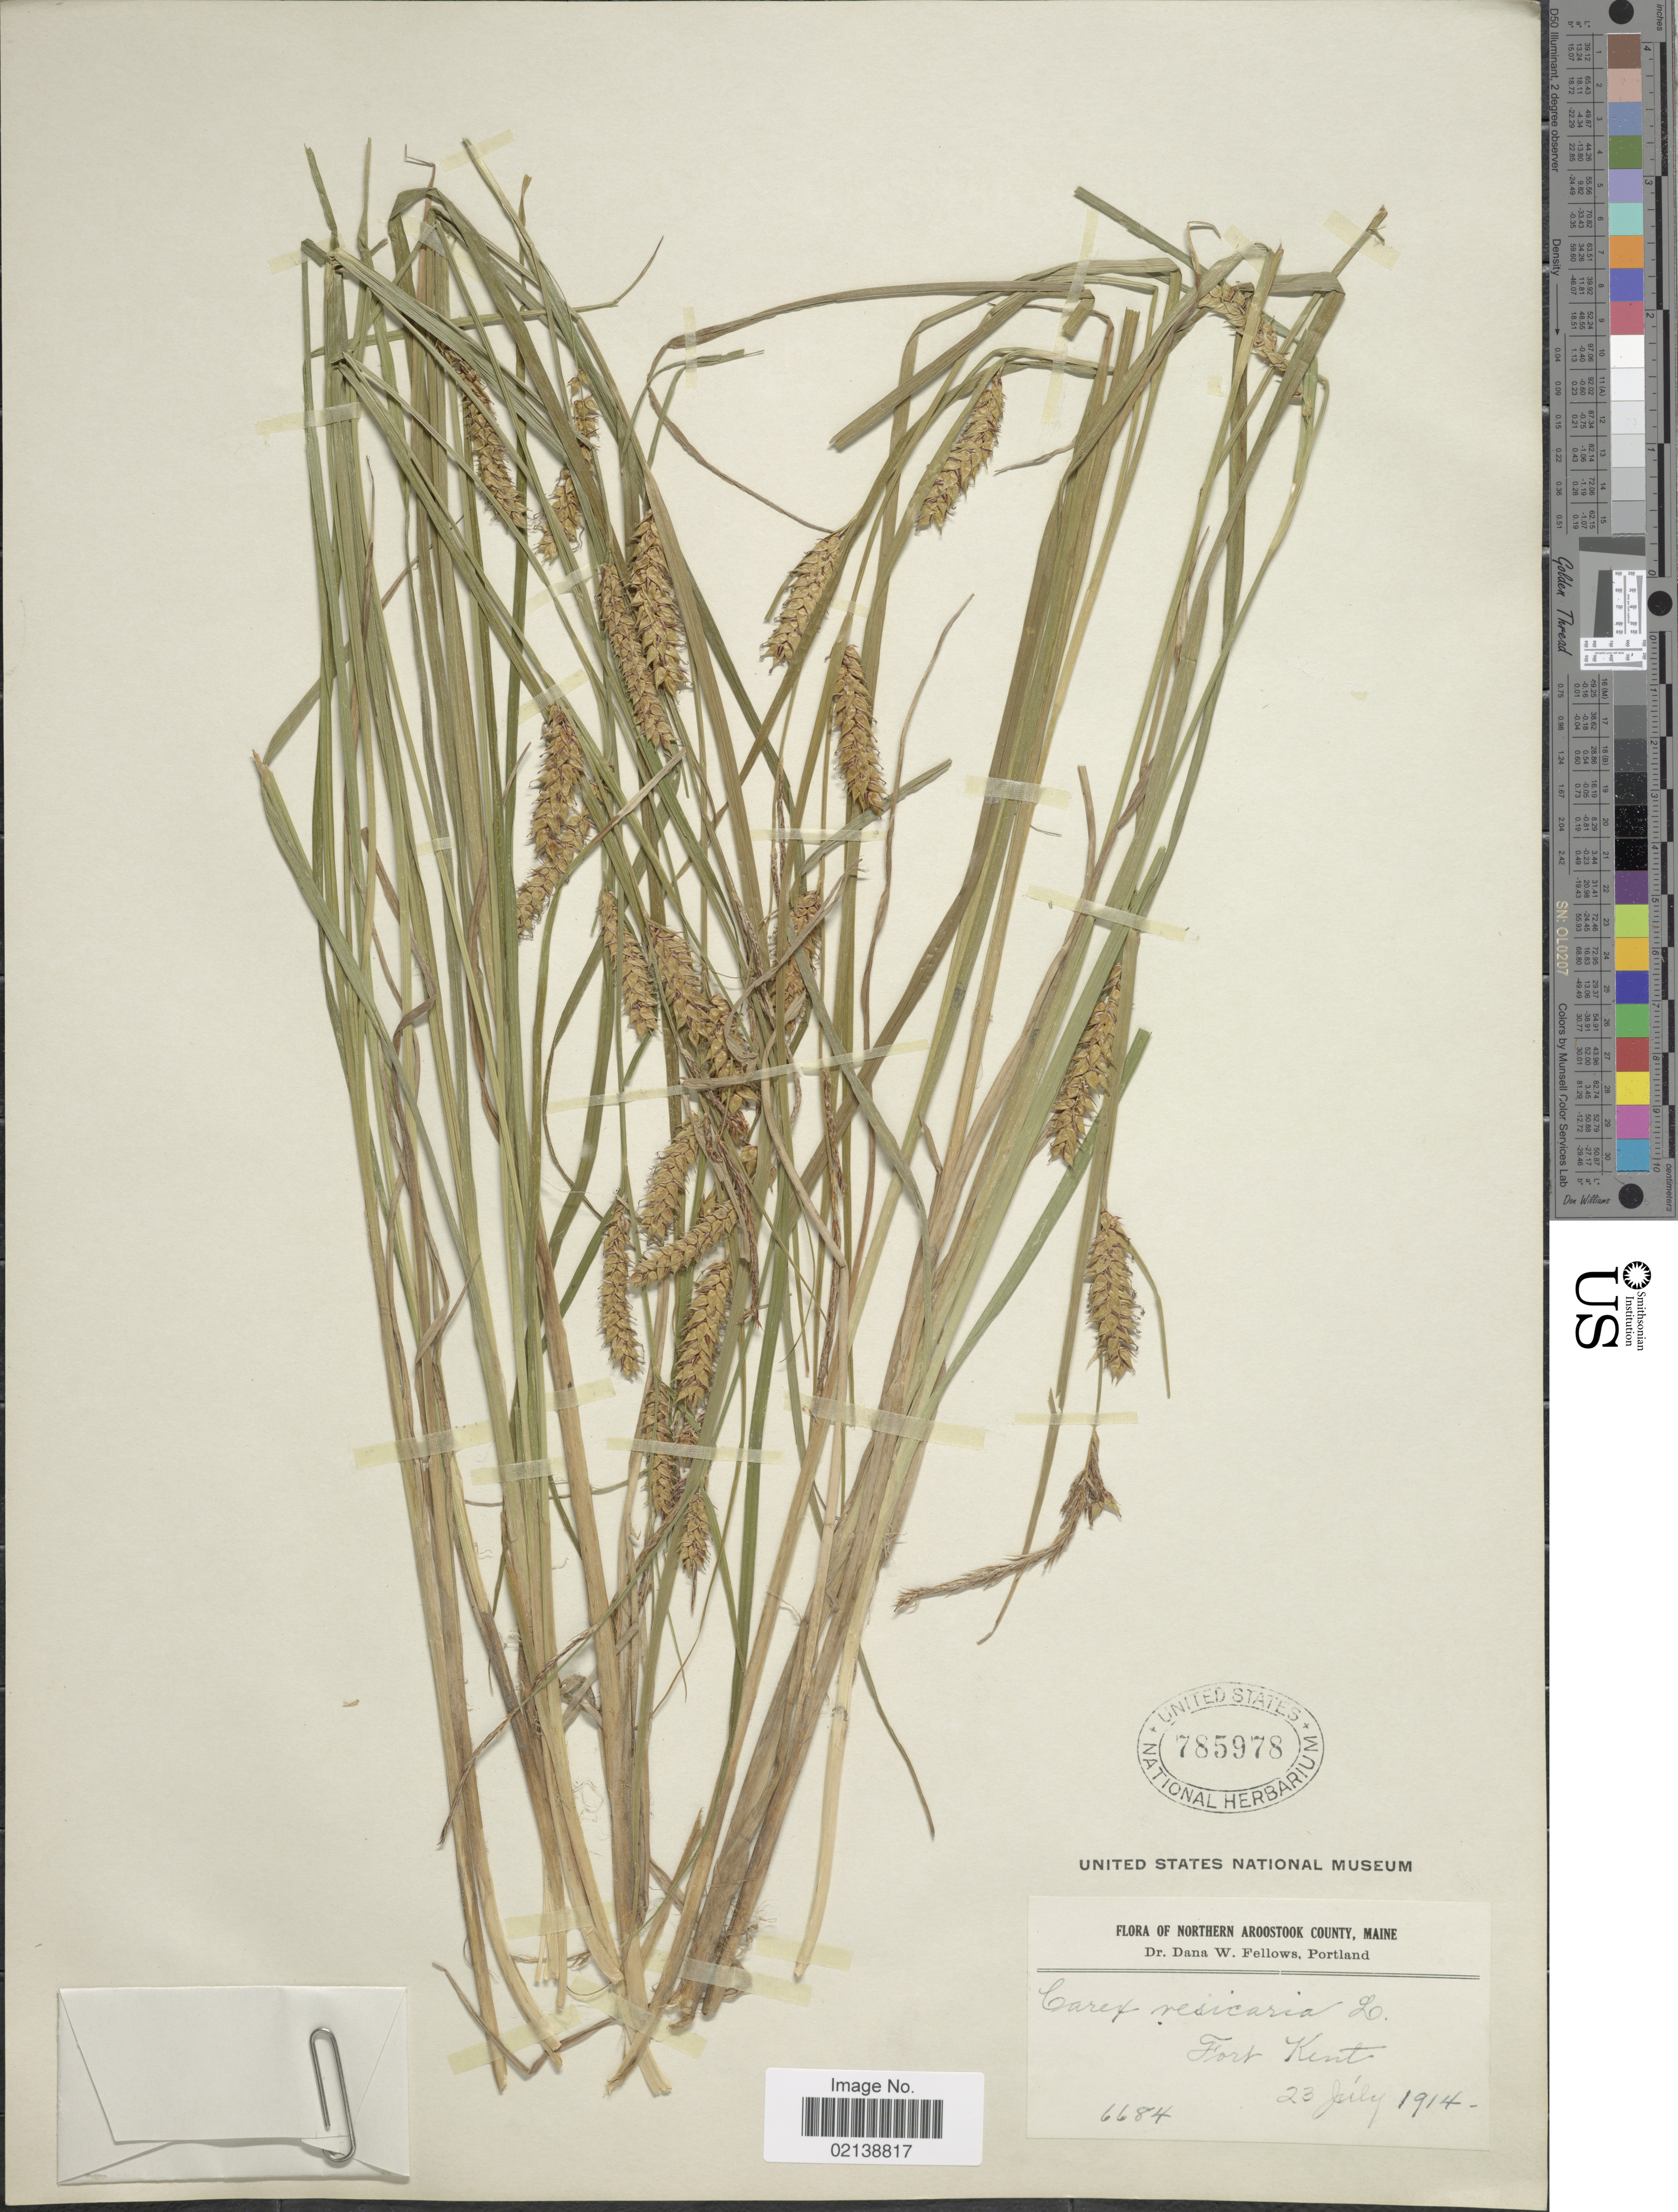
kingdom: Plantae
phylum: Tracheophyta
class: Liliopsida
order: Poales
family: Cyperaceae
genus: Carex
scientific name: Carex vesicaria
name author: L.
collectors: D. W. Fellows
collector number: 6684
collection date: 1914-07-23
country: United States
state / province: Maine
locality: Northern Aroostook County, Fort Kent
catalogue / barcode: US 785978